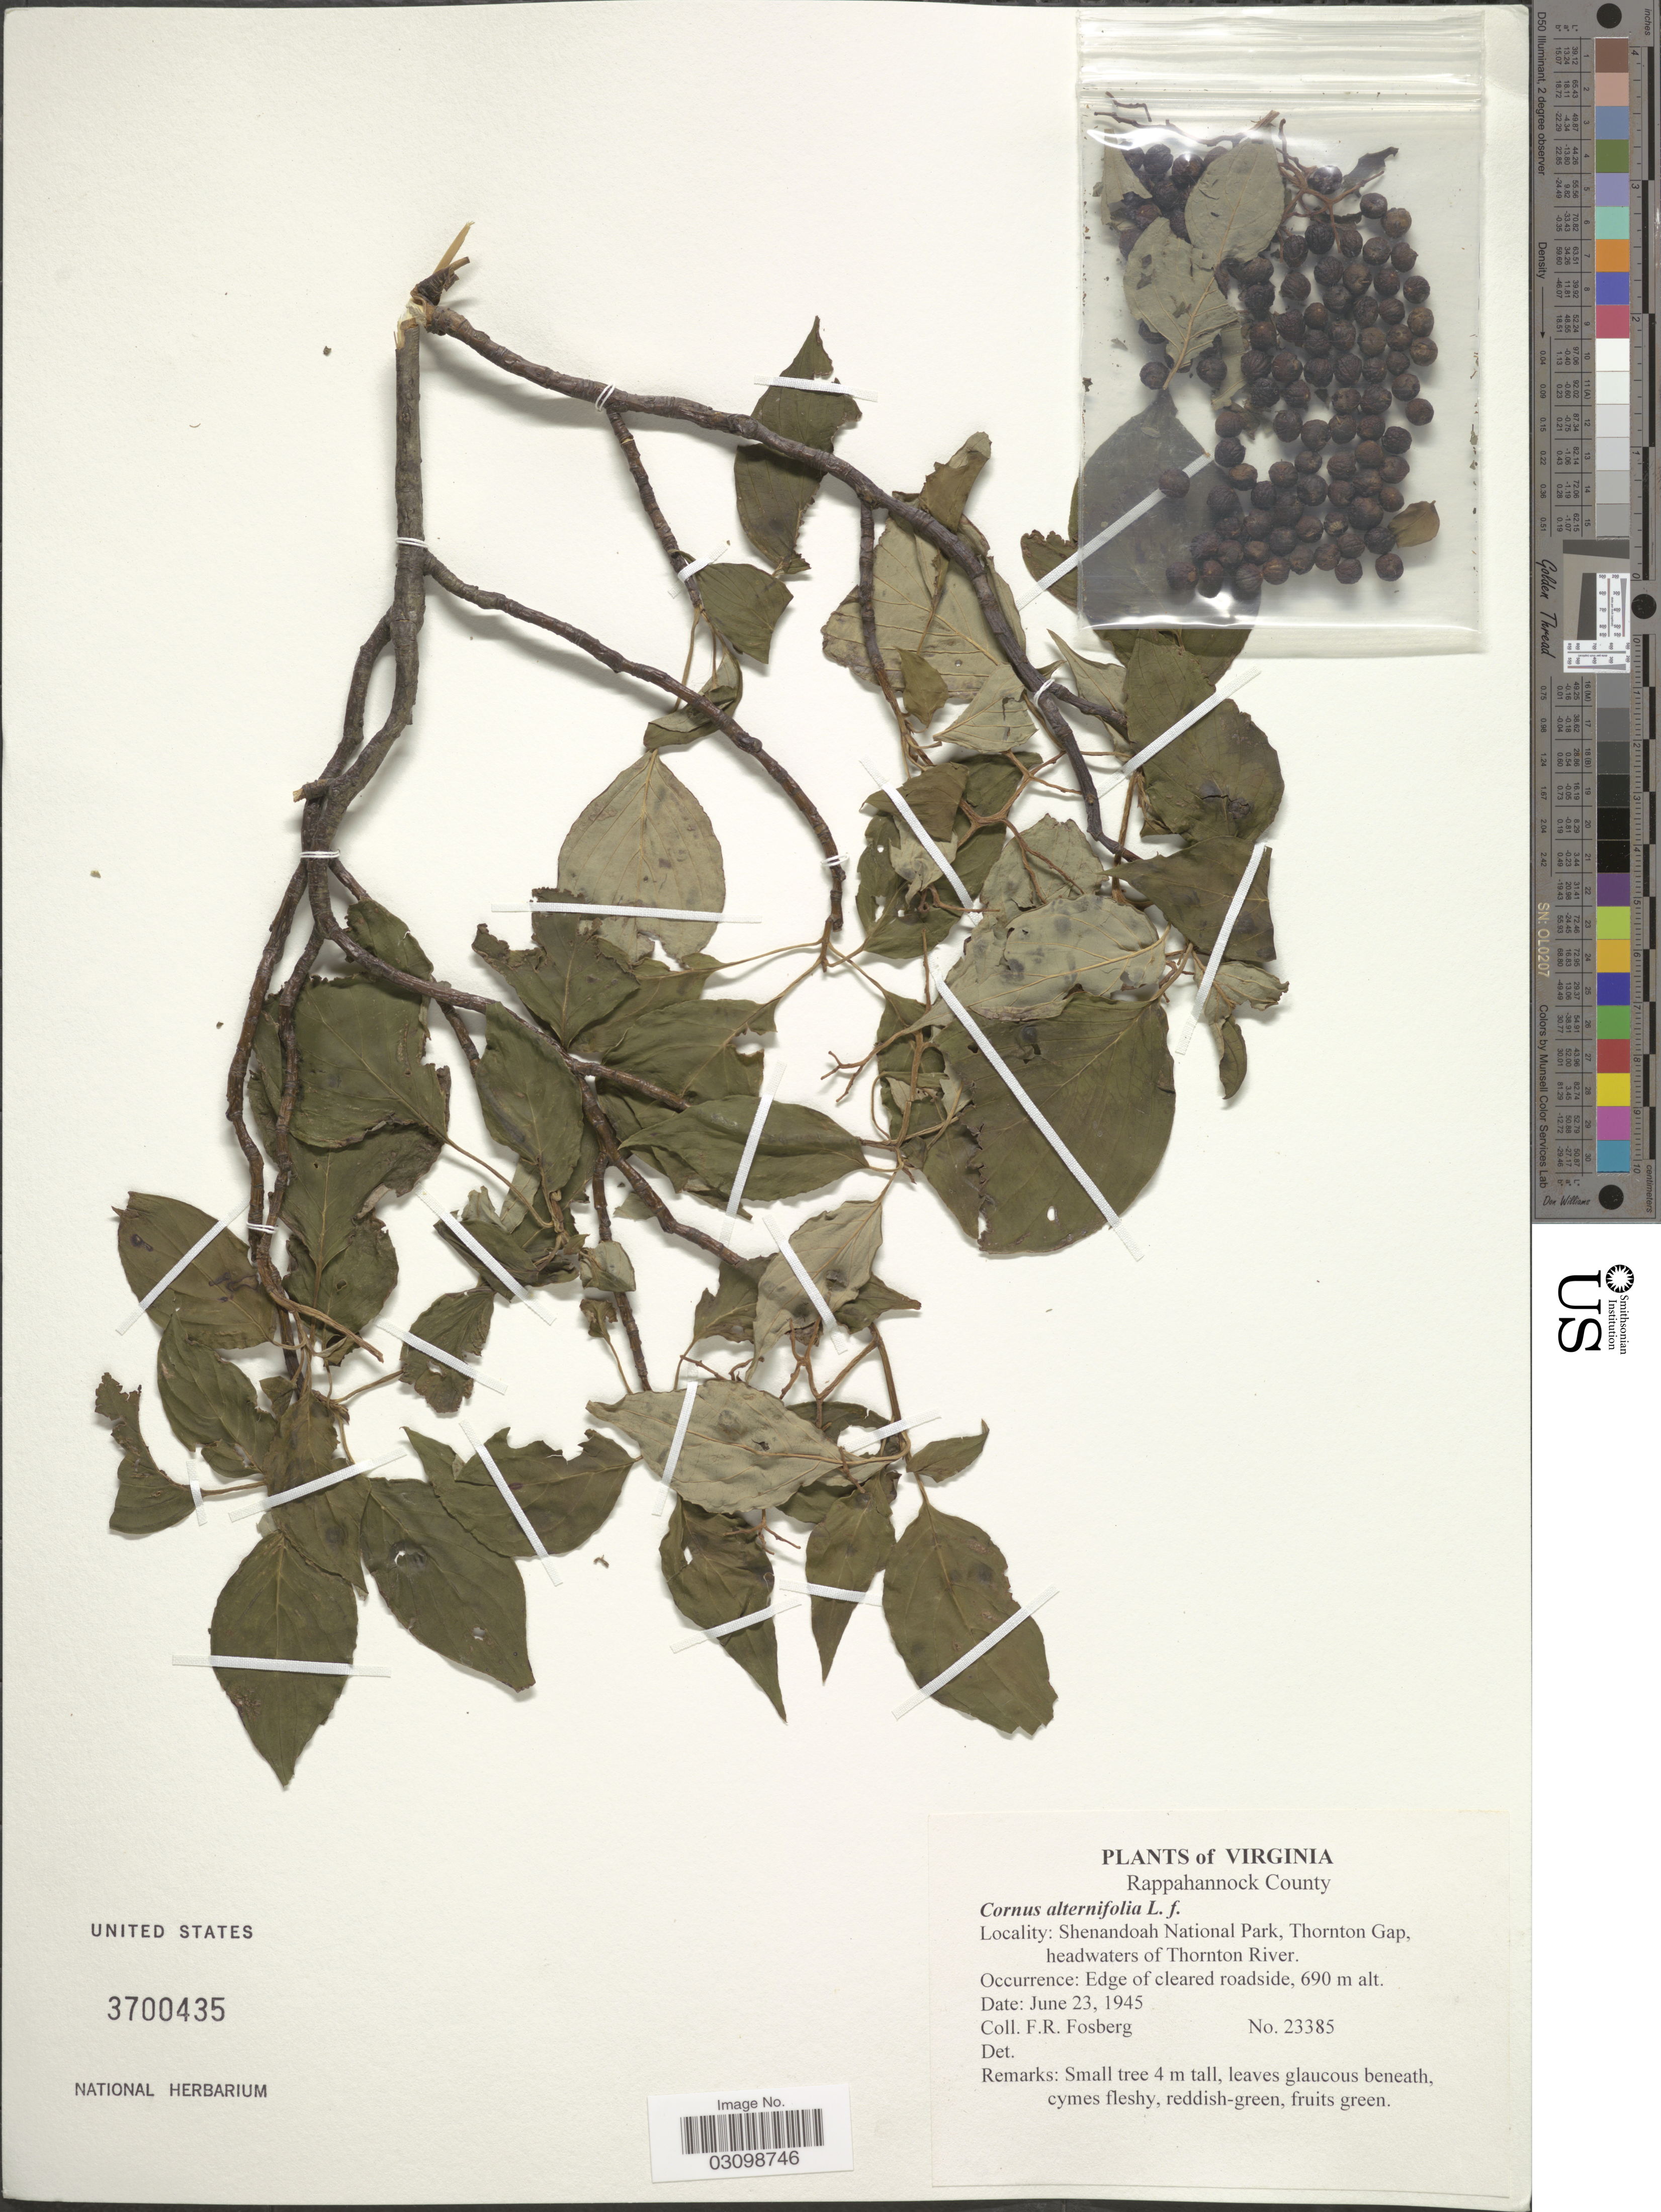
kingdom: Plantae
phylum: Tracheophyta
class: Magnoliopsida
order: Cornales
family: Cornaceae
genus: Cornus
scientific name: Cornus alternifolia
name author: L.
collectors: F. R. Fosberg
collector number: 23385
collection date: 1945-06-23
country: United States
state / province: Virginia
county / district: Rappahannock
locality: Shenandoah National Park, Thornton Gap, headwaters of Thornton River.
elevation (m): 690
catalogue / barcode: US 3700435